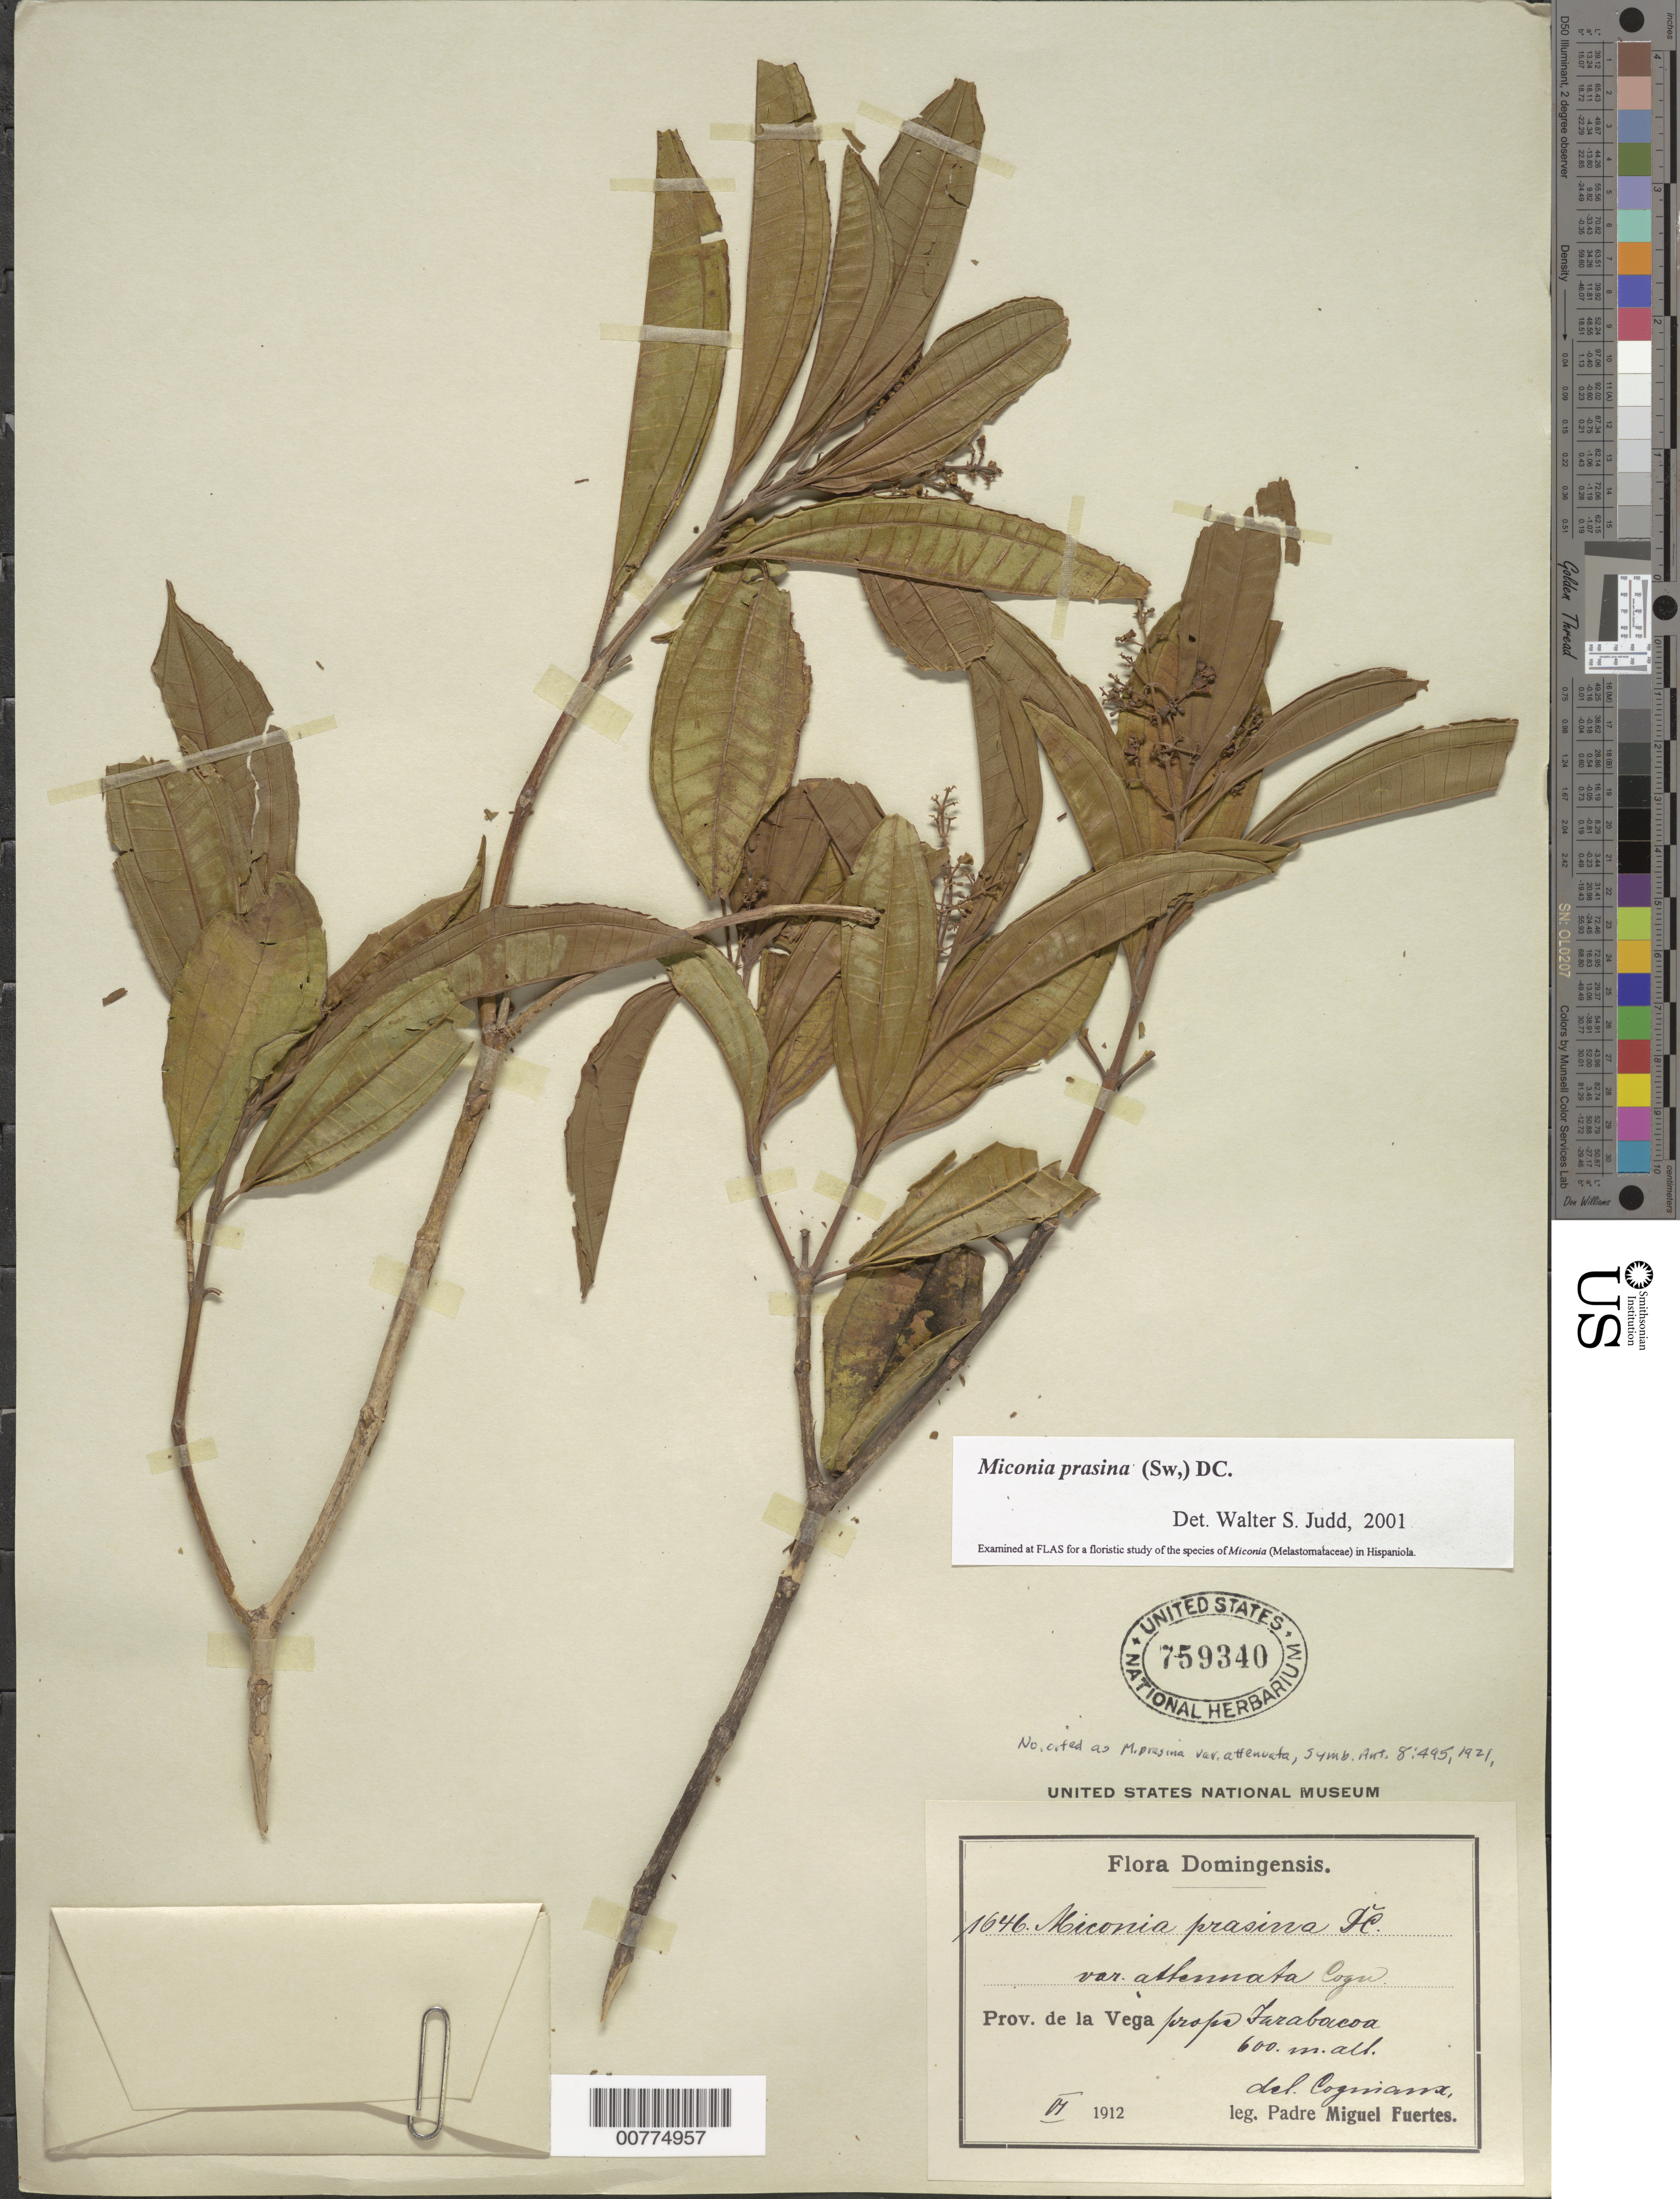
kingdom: Plantae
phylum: Tracheophyta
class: Magnoliopsida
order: Myrtales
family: Melastomataceae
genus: Miconia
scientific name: Miconia prasina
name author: (Sw.) DC.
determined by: Judd, Walter S.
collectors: M. D. Fuertes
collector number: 1646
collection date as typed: Jun 1912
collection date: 1912-06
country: Dominican Republic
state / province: La Vega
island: Hispaniola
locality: Jarabacoa.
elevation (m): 600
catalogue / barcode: US 759340